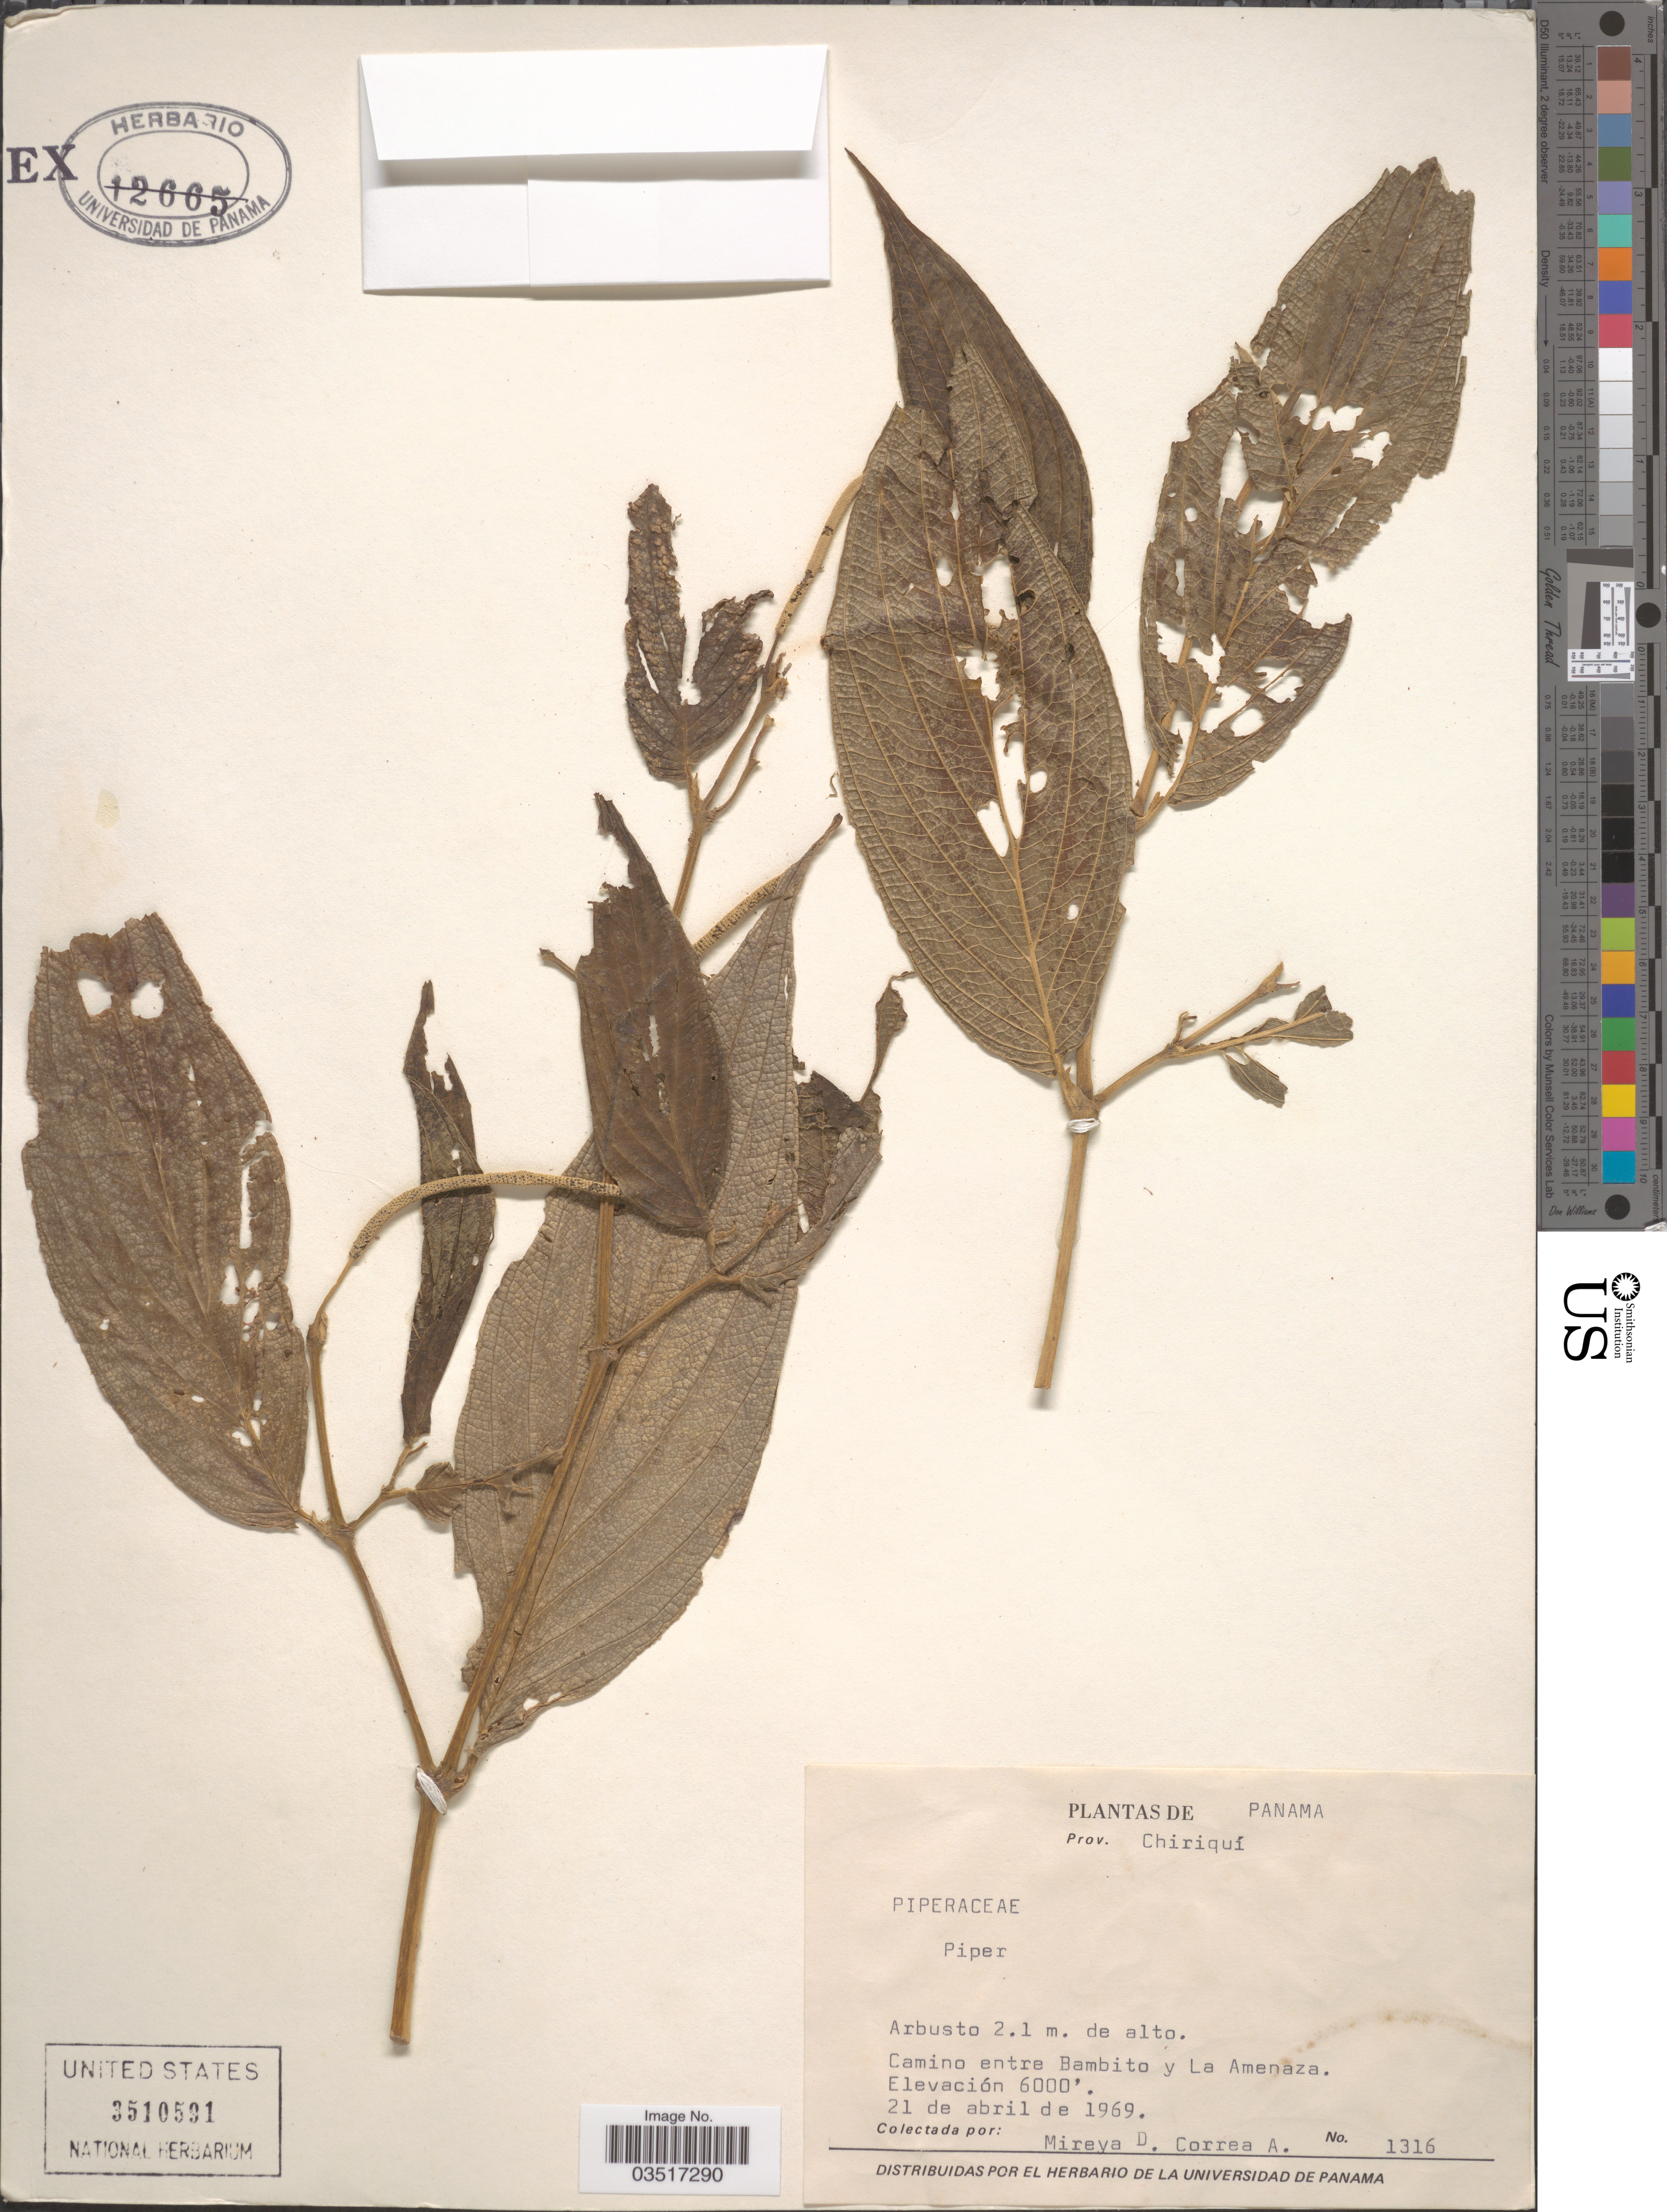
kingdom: Plantae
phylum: Tracheophyta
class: Magnoliopsida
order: Piperales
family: Piperaceae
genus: Piper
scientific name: Piper sp.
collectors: M. D. Corrêa-A.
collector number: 1316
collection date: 1969-04-21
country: Panama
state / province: Chiriqui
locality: Camino entre Bambito y La Amenaza.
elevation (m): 1829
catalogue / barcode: US 3510591